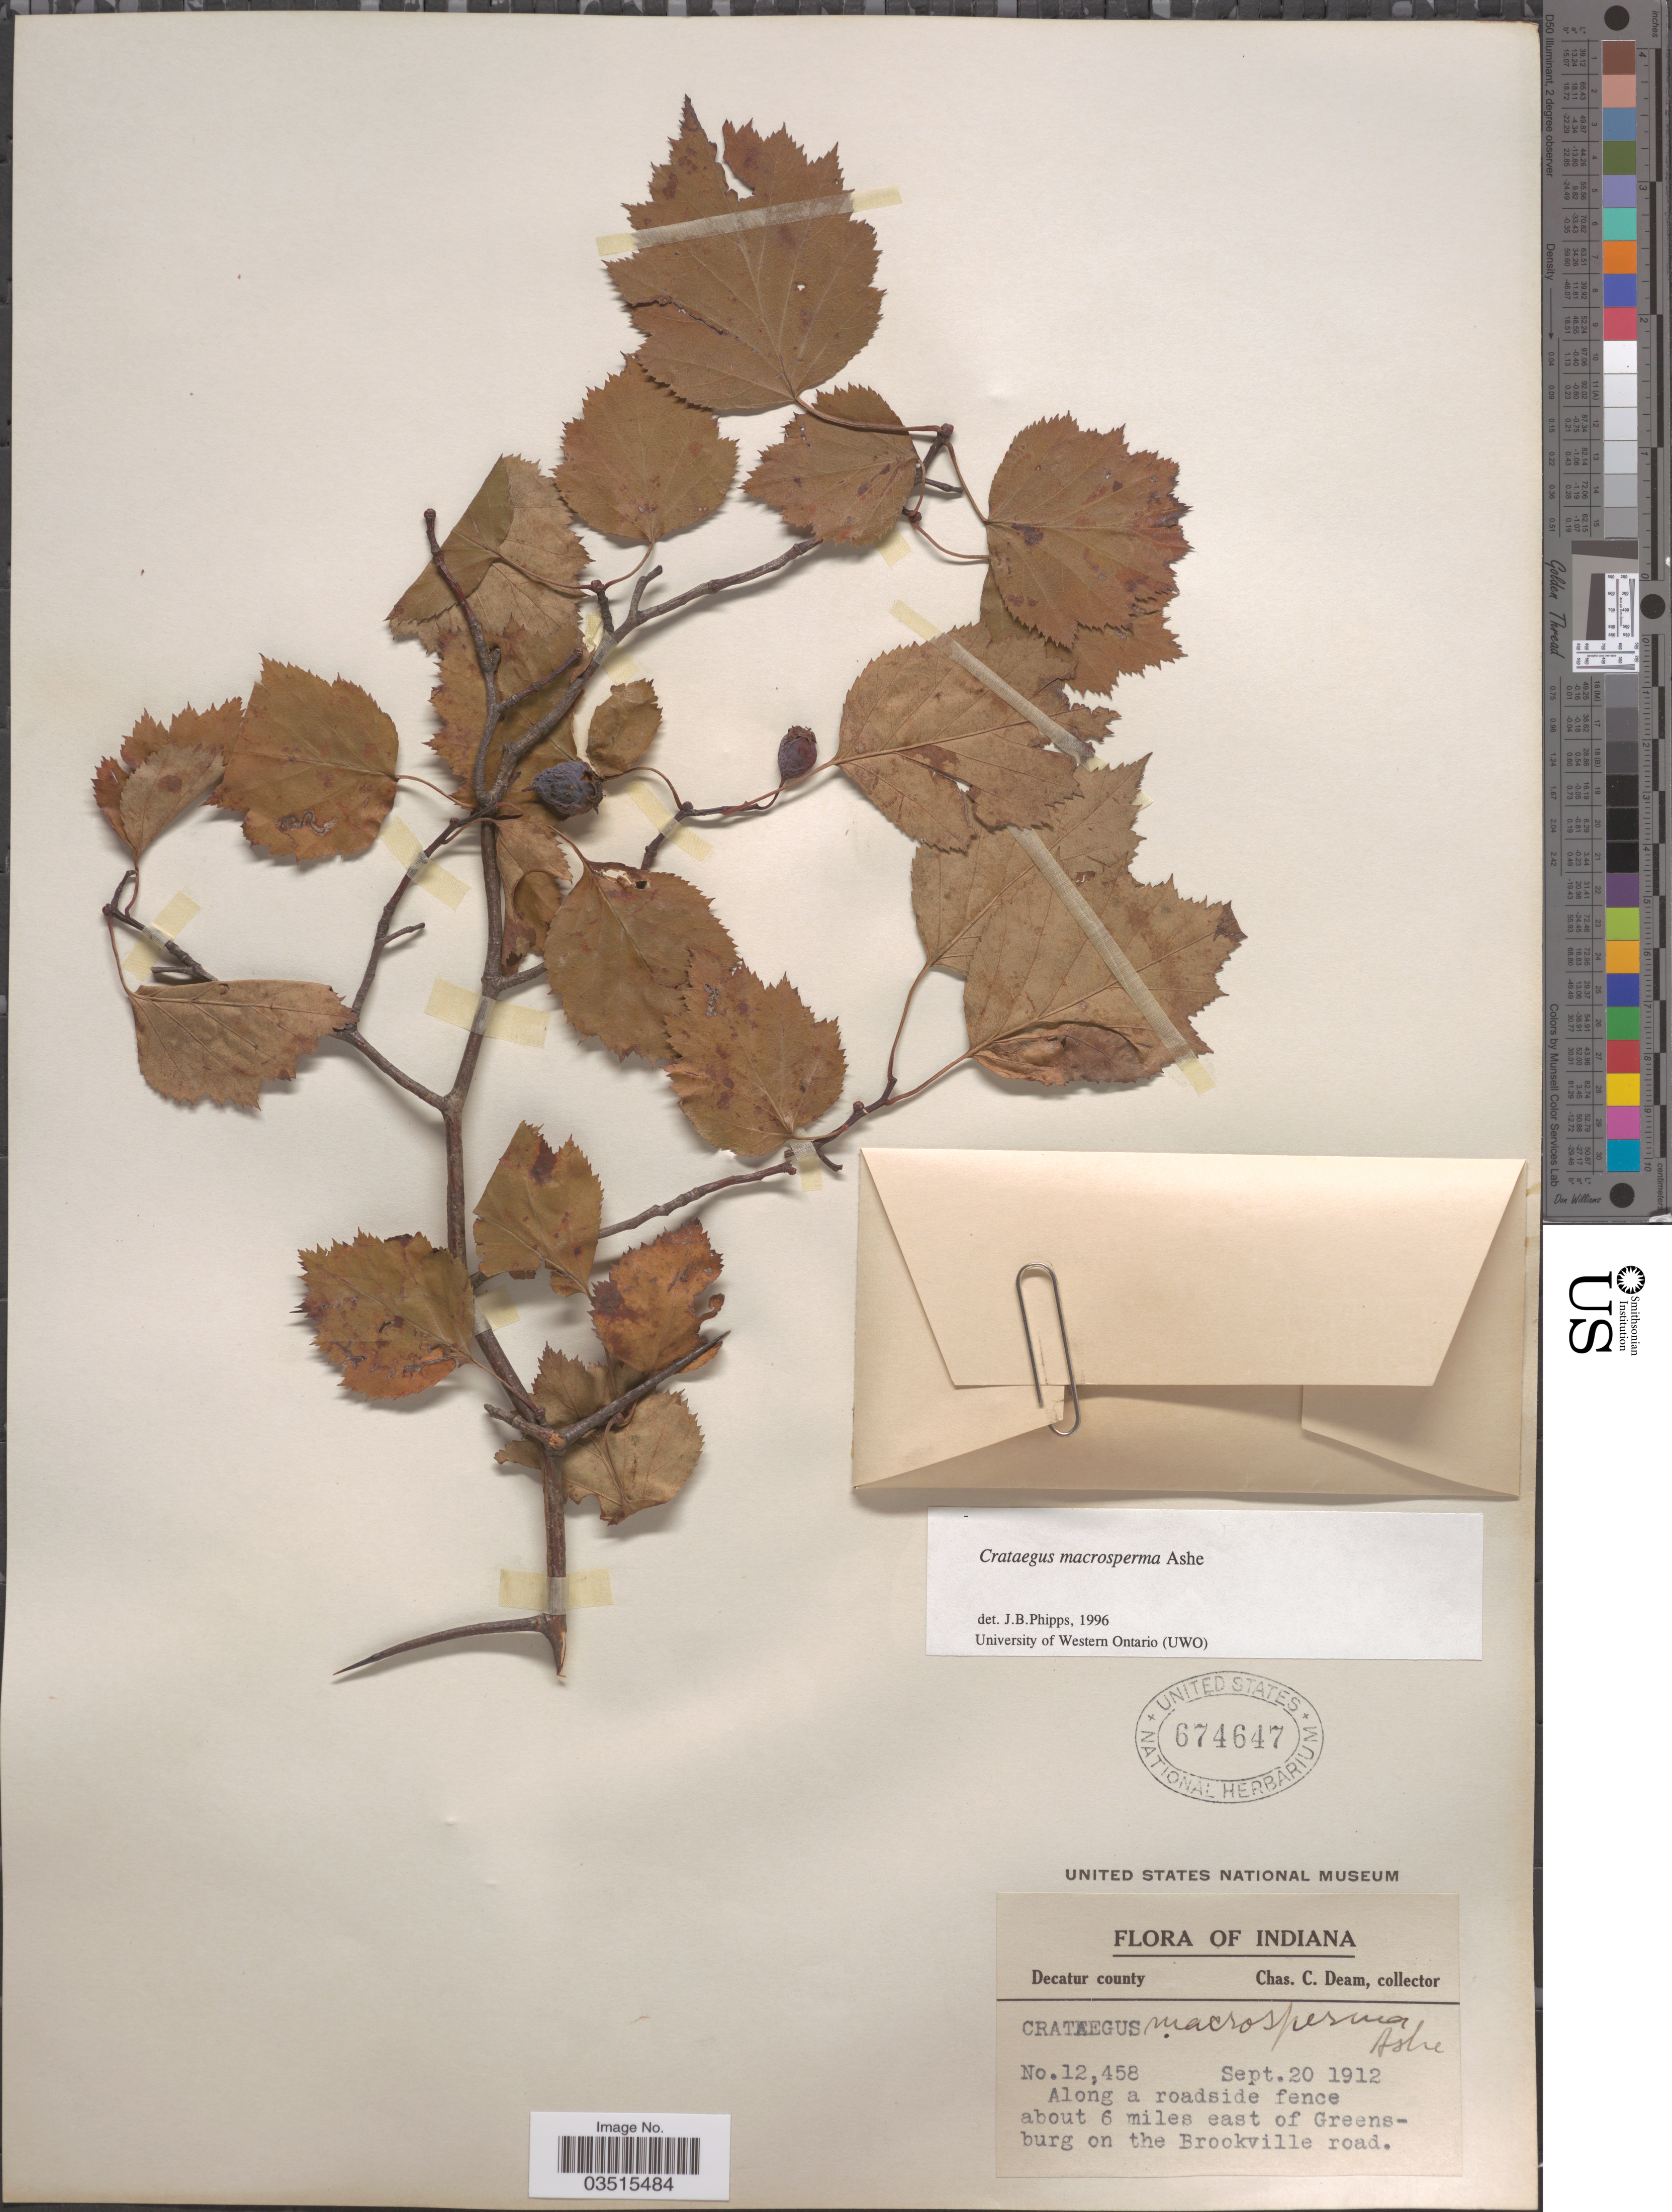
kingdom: Plantae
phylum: Tracheophyta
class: Magnoliopsida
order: Rosales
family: Rosaceae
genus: Crataegus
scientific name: Crataegus macrosperma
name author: Ashe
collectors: C. C. Deam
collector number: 12458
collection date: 1912-09-20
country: United States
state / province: Indiana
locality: Decatur county. Along a roadside fence about 6 miles east of Greensburg on the Brookville road.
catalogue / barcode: US 674647